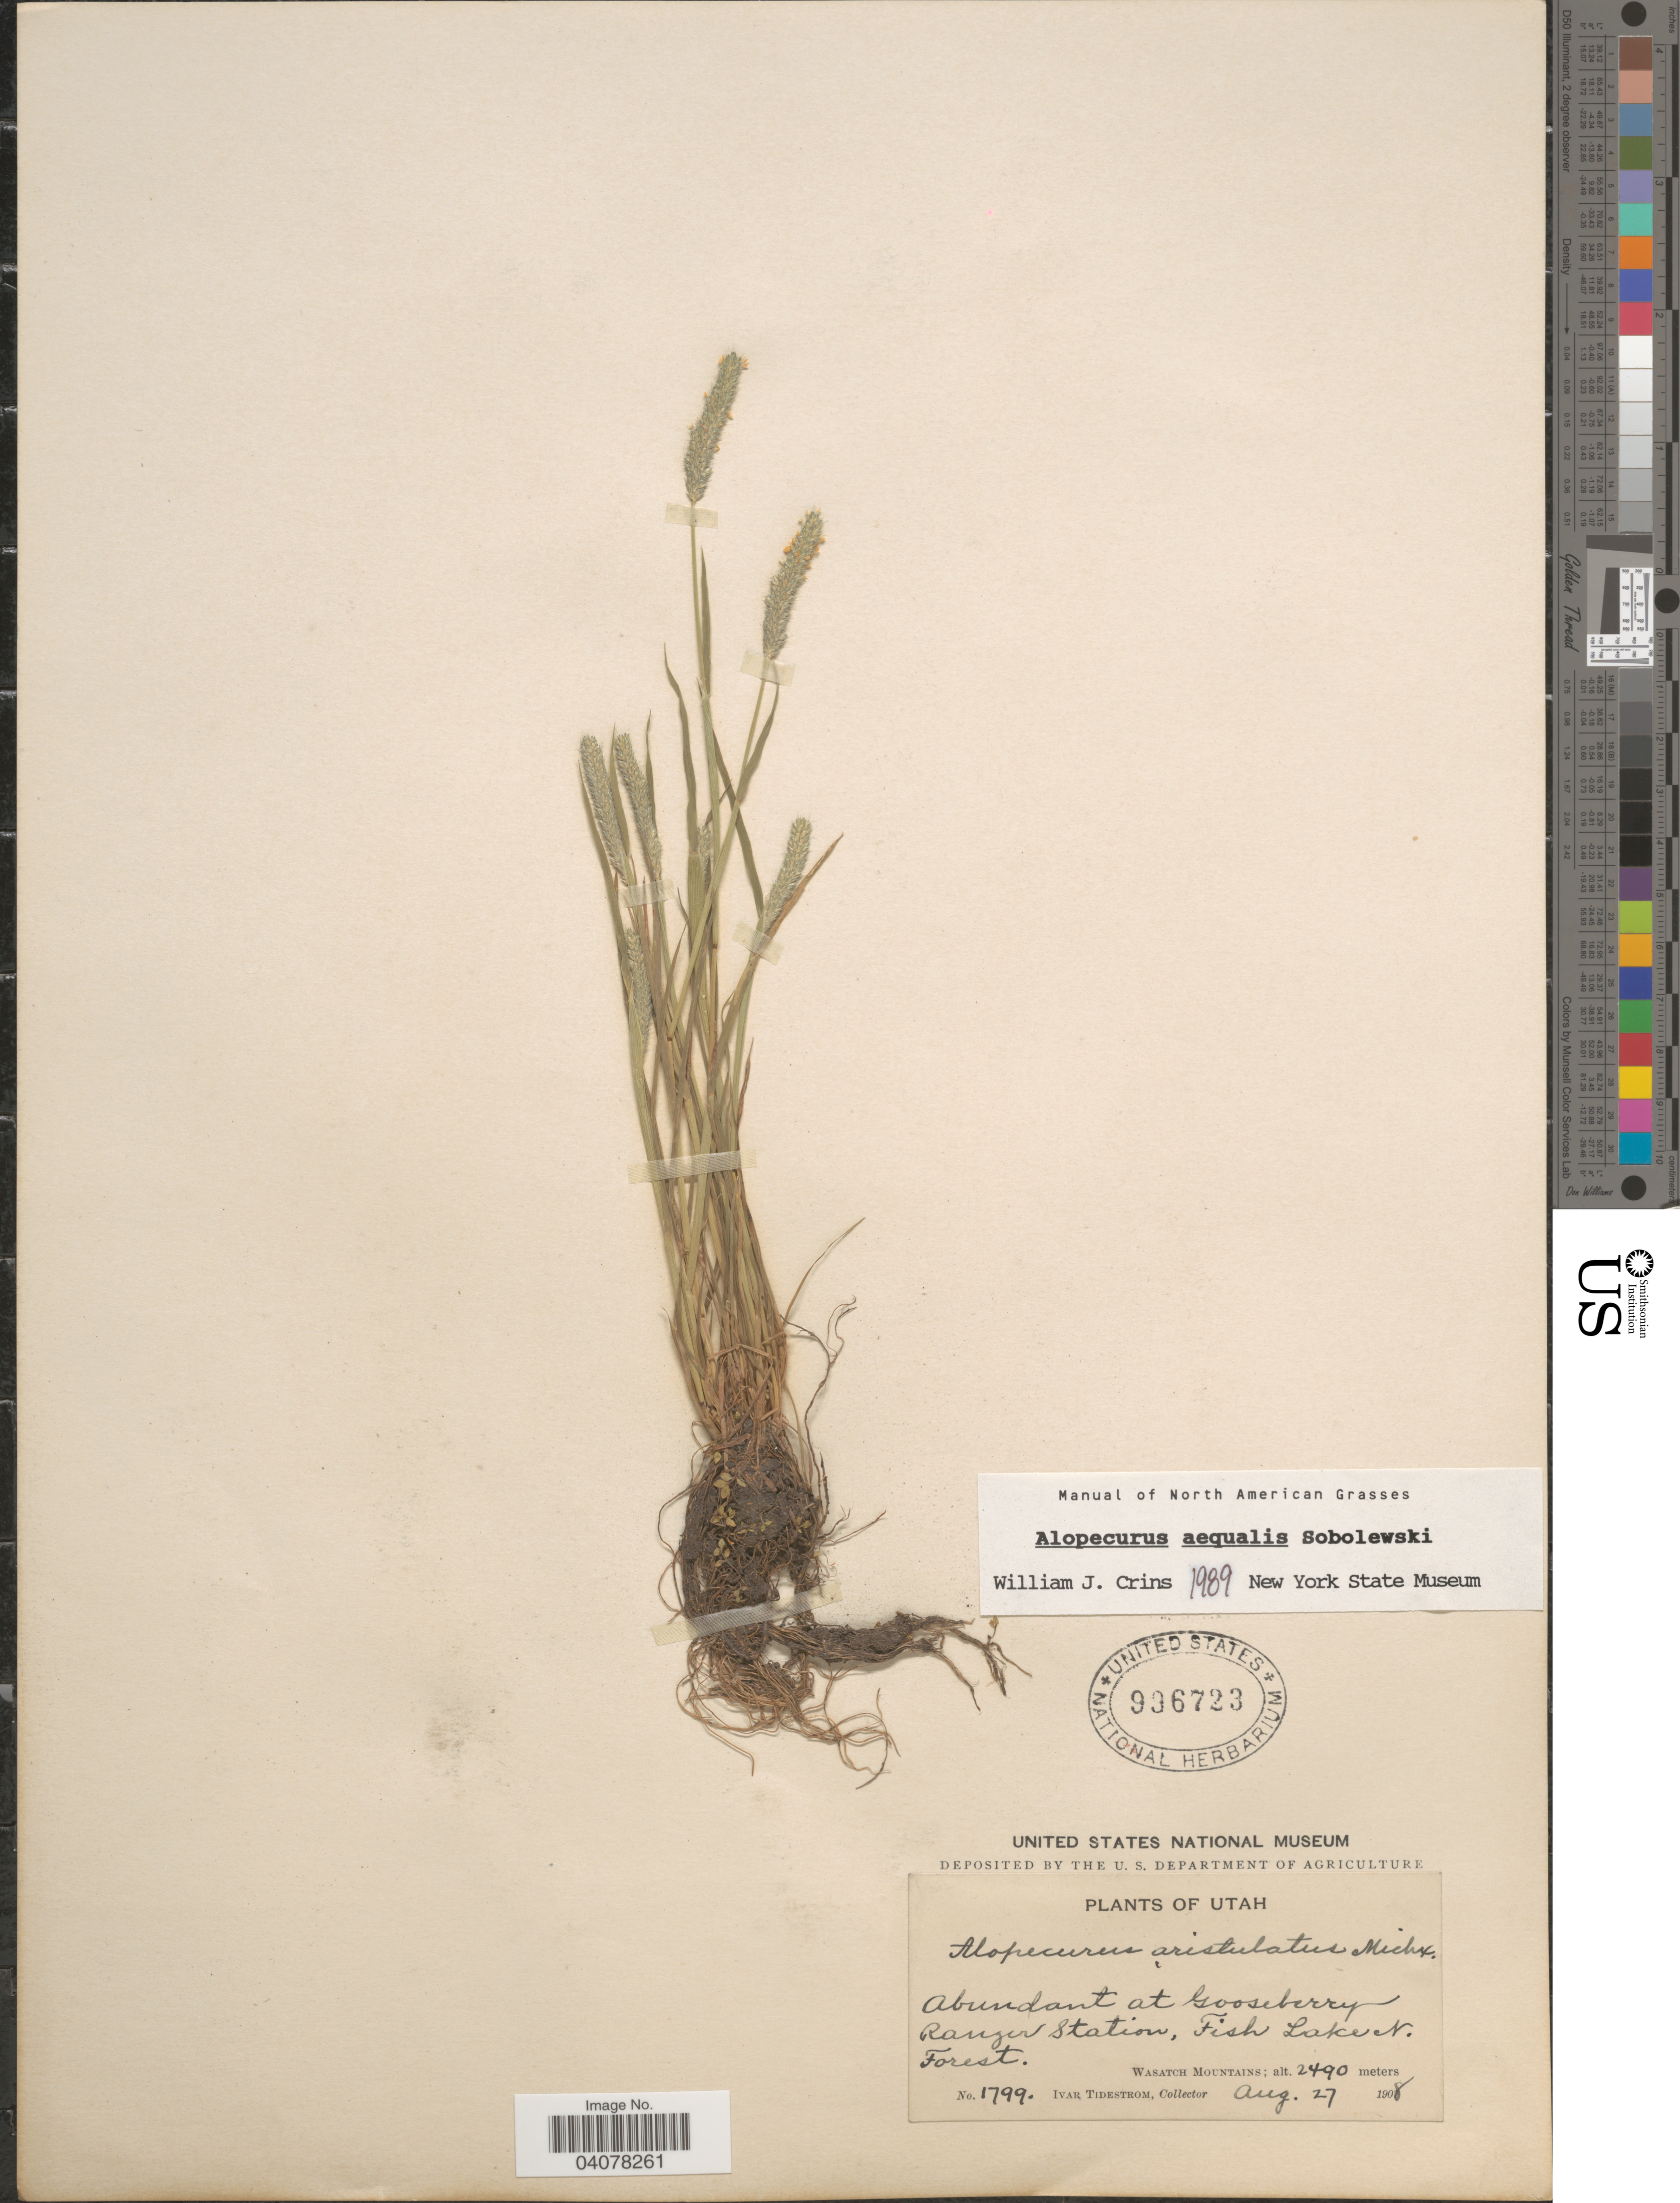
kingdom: Plantae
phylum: Tracheophyta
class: Liliopsida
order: Poales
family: Poaceae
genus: Alopecurus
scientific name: Alopecurus aequalis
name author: Sobol.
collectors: I. F. Tidestrom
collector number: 1799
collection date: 1908-08-27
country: United States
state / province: Utah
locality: At Gooseberry Ranger Station, Fish Lake N. Forest. Wasatch Mountains.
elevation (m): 2490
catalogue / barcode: US 996723